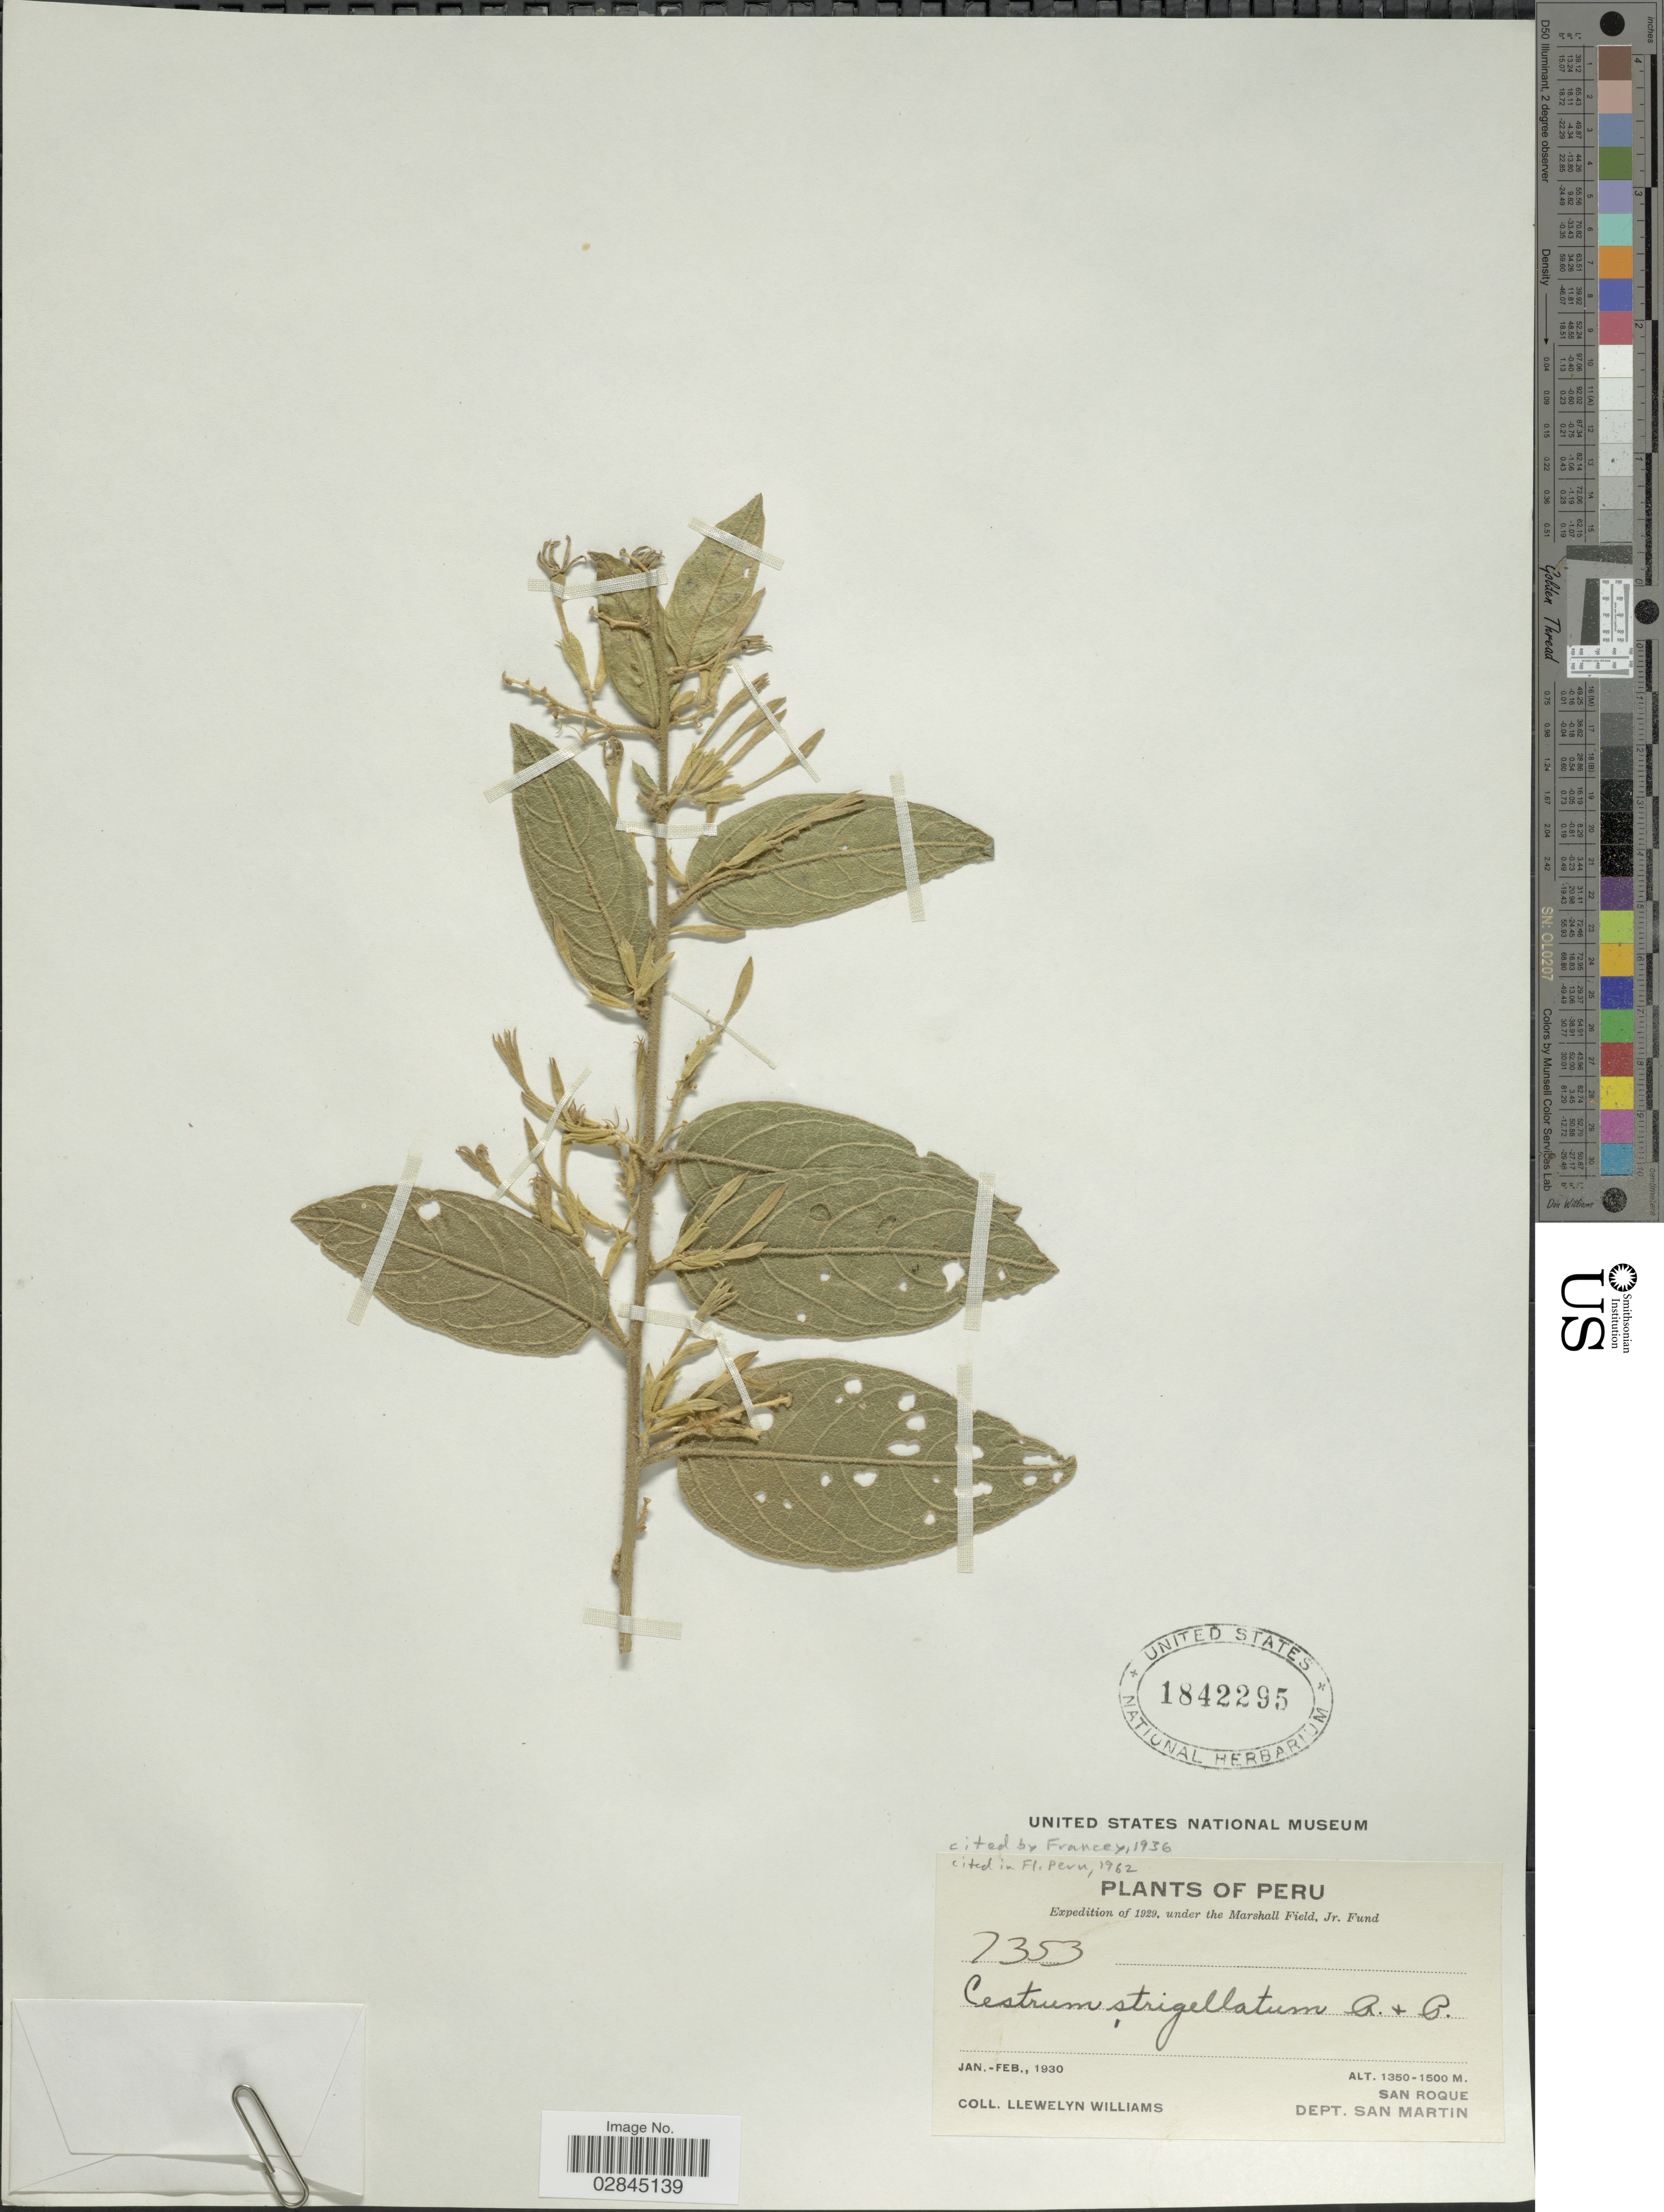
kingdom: Plantae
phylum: Tracheophyta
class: Magnoliopsida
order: Solanales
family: Solanaceae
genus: Cestrum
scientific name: Cestrum strigilatum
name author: Ruiz & Pav.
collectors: Ll. Williams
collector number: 7353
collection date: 1930-01/1930-02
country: Peru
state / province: San Martín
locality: San Roque. Dept. San Martin.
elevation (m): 1350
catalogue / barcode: US 1842295